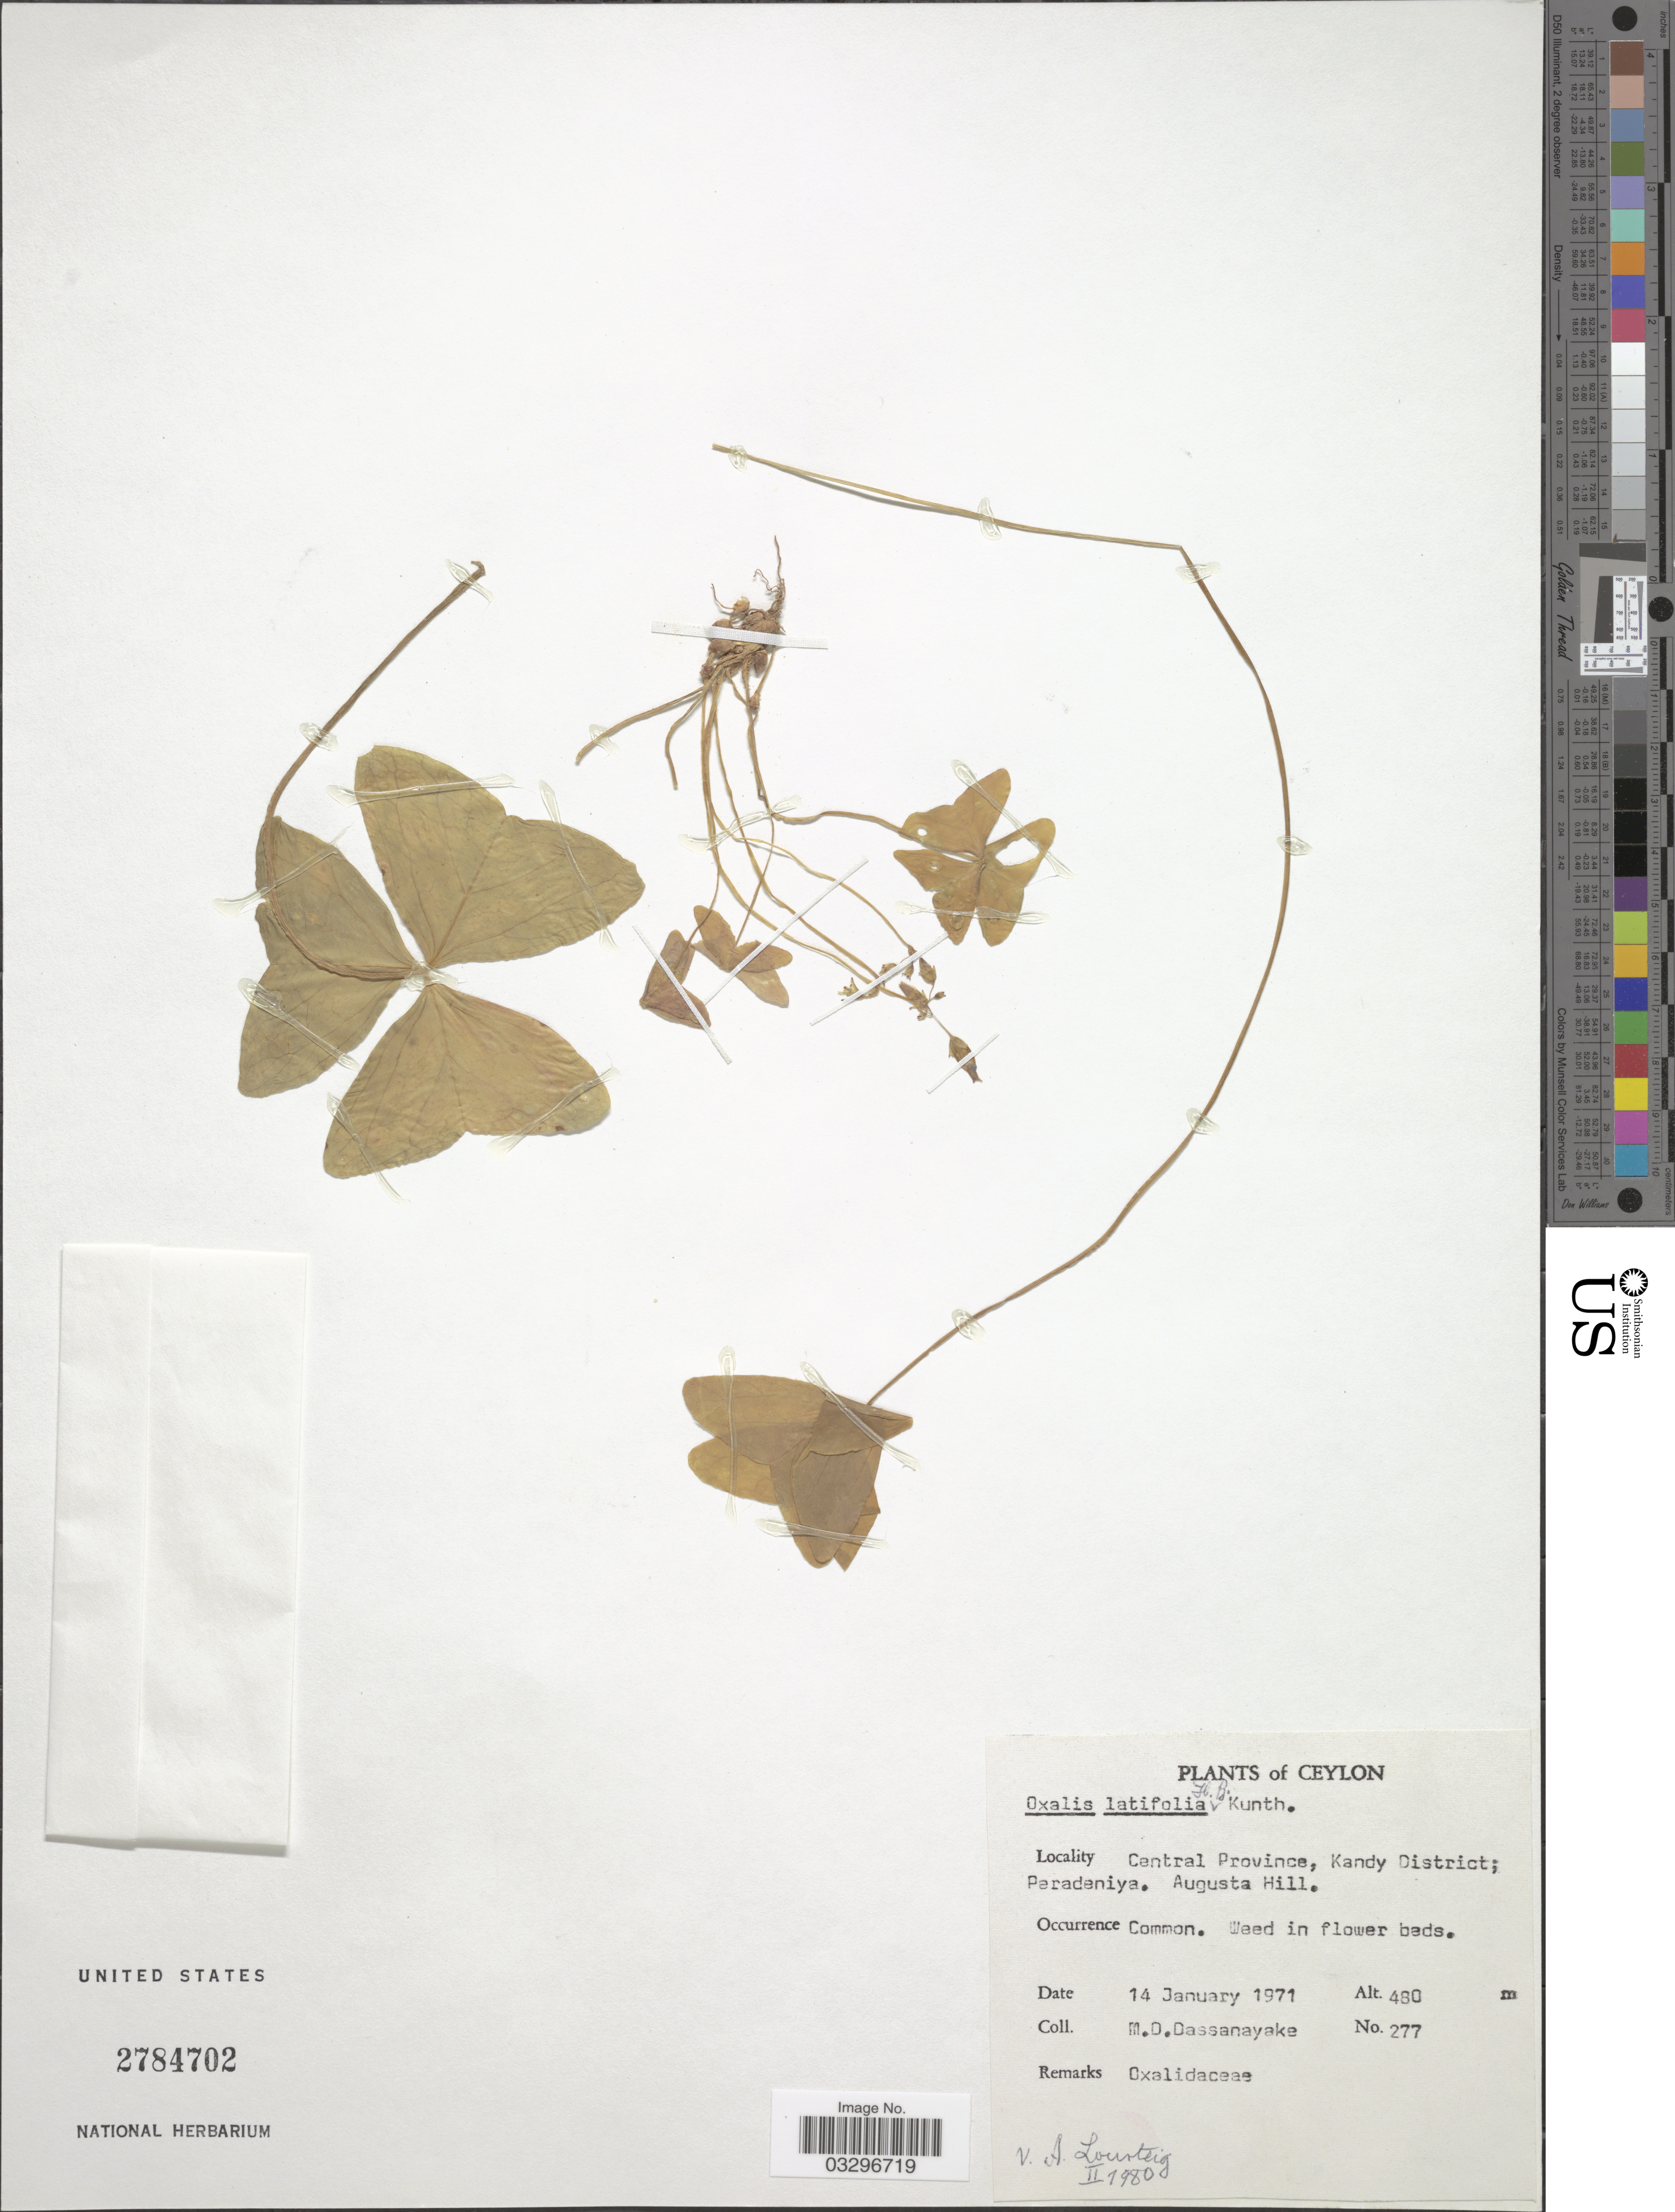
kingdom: Plantae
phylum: Tracheophyta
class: Magnoliopsida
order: Oxalidales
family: Oxalidaceae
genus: Oxalis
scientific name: Oxalis latifolia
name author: Kunth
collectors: M. D. Dassanayake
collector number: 277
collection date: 1971-01-14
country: Sri Lanka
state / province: Central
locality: Ceylon, Kandy District; Peradeniya. Augsuta Hill.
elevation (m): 480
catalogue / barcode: US 2784702